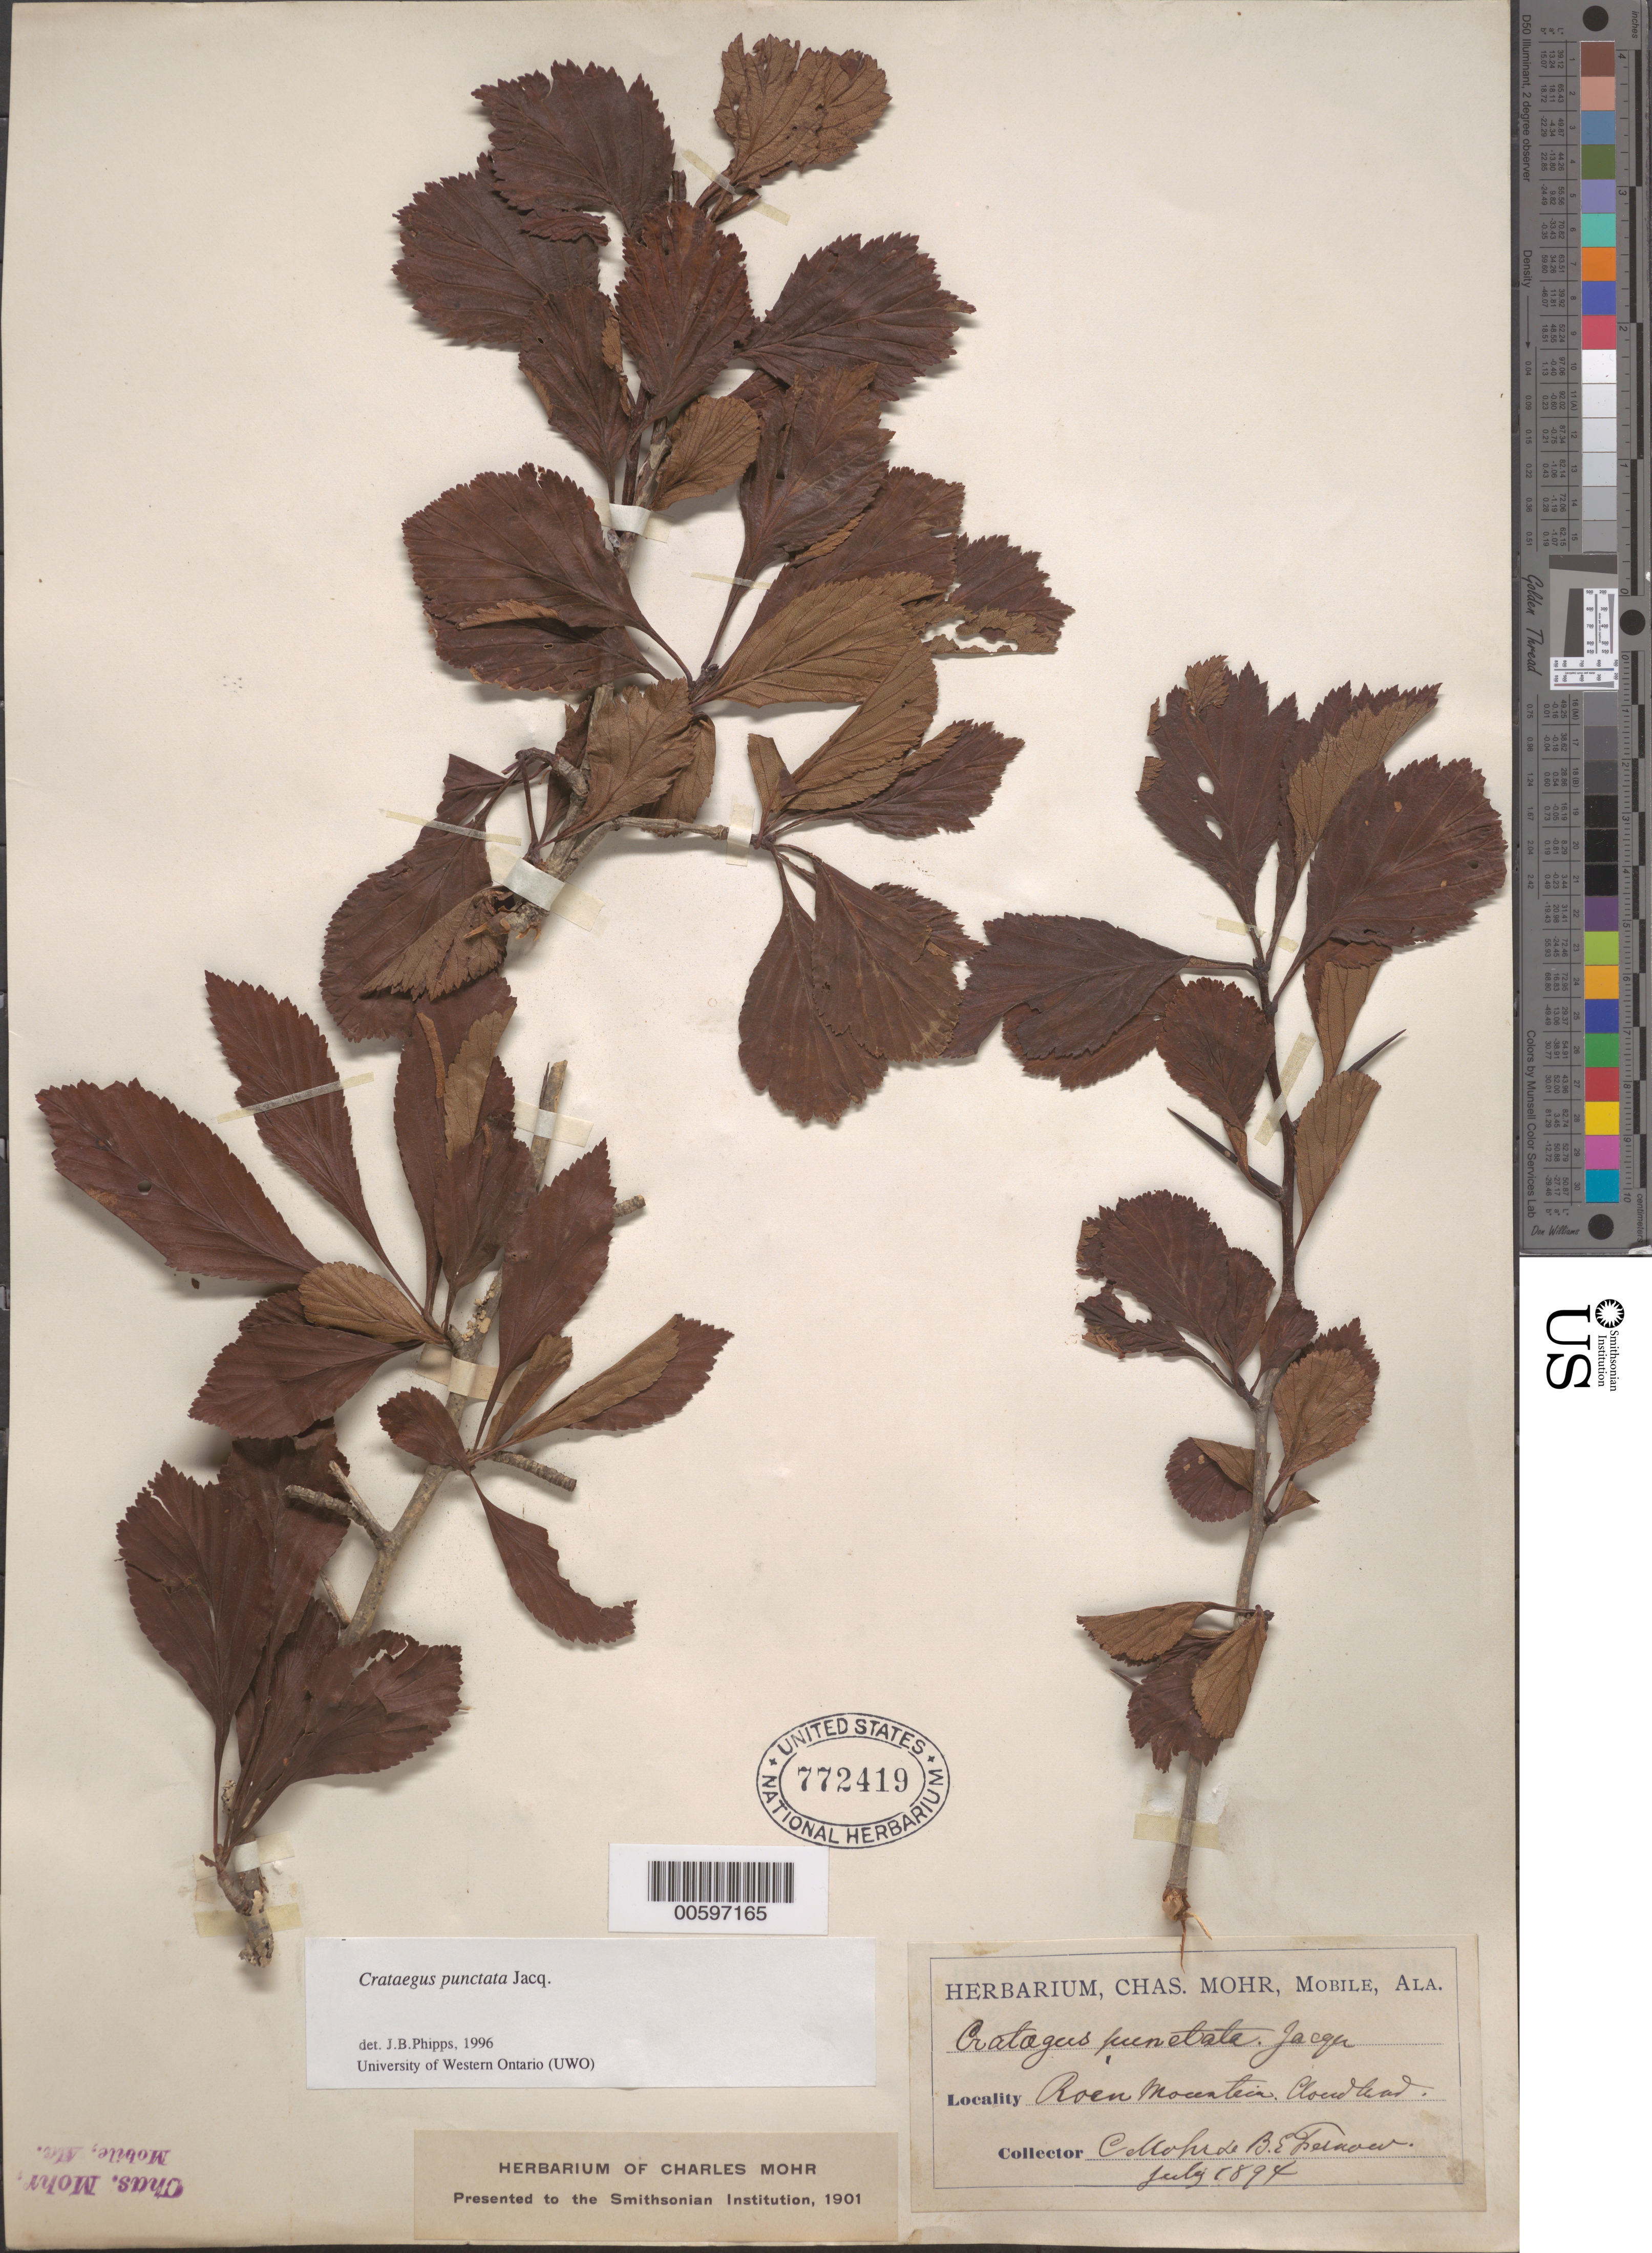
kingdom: Plantae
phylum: Tracheophyta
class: Magnoliopsida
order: Rosales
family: Rosaceae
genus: Crataegus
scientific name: Crataegus punctata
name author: Jacq.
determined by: Phipps, James B., (UWO), University of Western Ontario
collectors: B. E. Fernwood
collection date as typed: Jul 1894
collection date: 1894-07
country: United States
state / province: Alabama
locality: Roan Mtn.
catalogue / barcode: US 772419